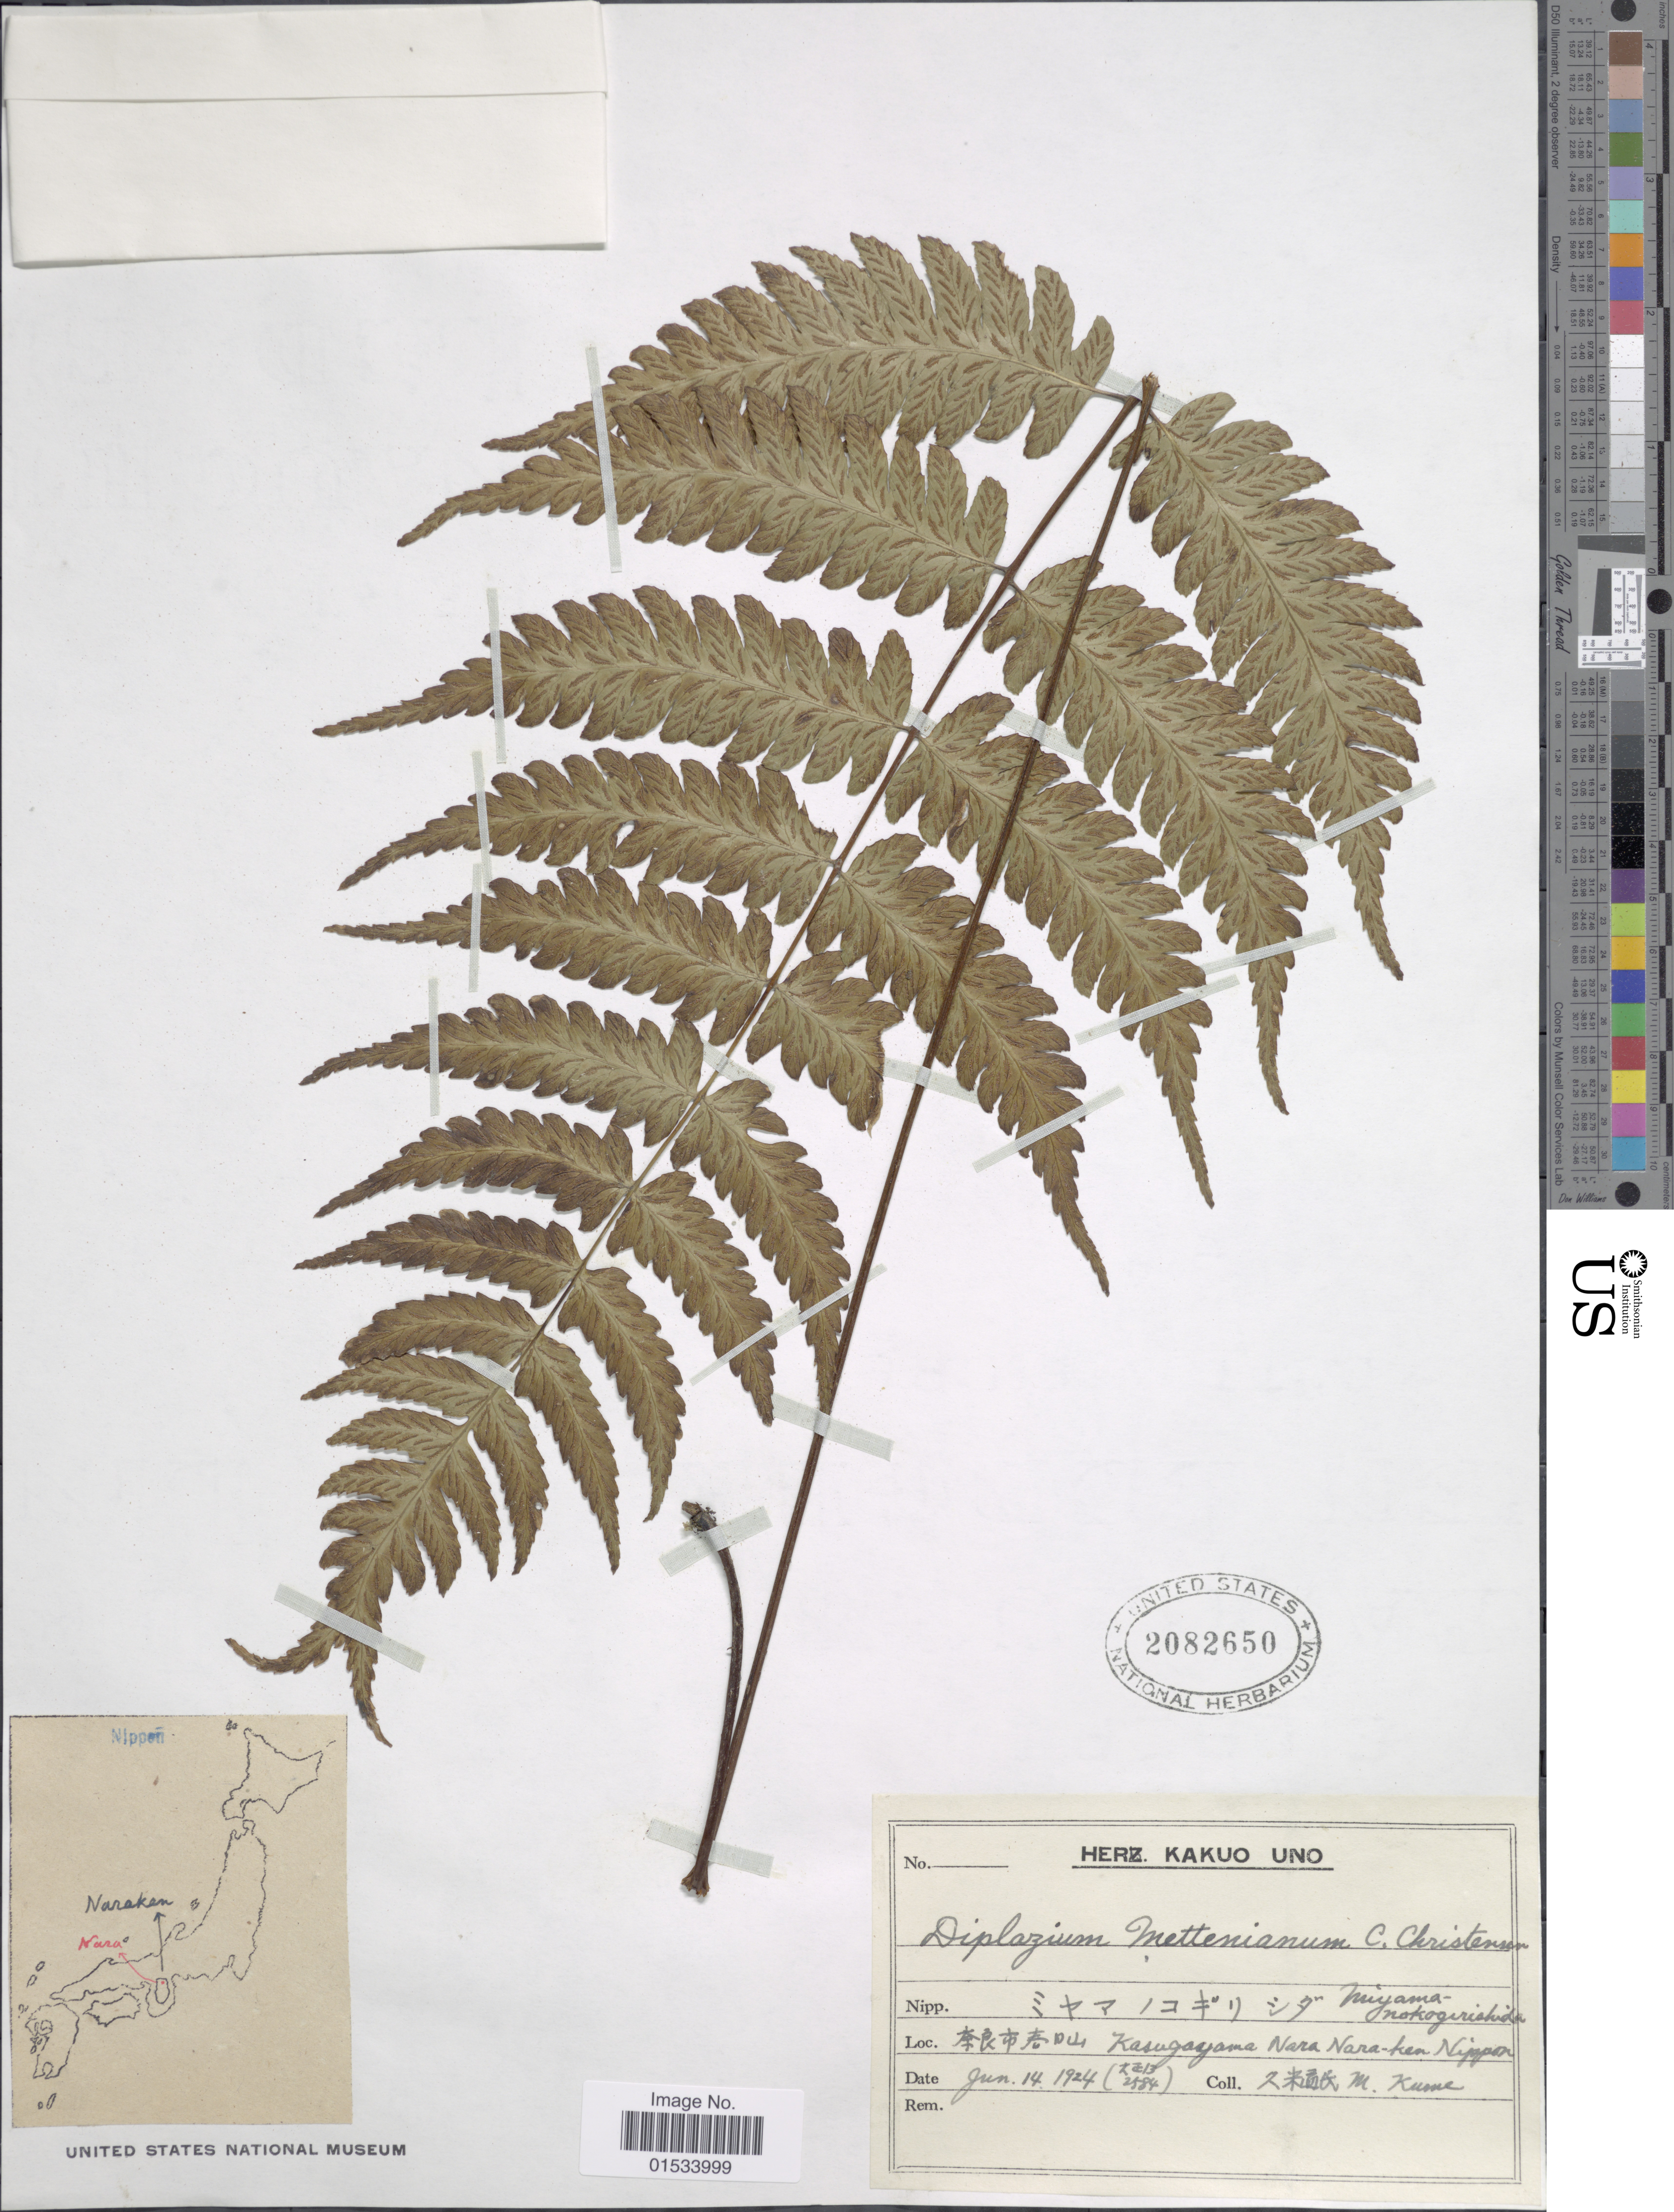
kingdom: Plantae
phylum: Tracheophyta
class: Polypodiopsida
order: Polypodiales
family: Athyriaceae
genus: Diplazium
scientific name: Diplazium mettenianum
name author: (Miq.) C. Chr.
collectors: M. Kume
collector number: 2584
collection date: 1924-06-14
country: Japan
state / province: Nara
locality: Kasugayama, Nara Nara-ken Nippon.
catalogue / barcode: US 2082650